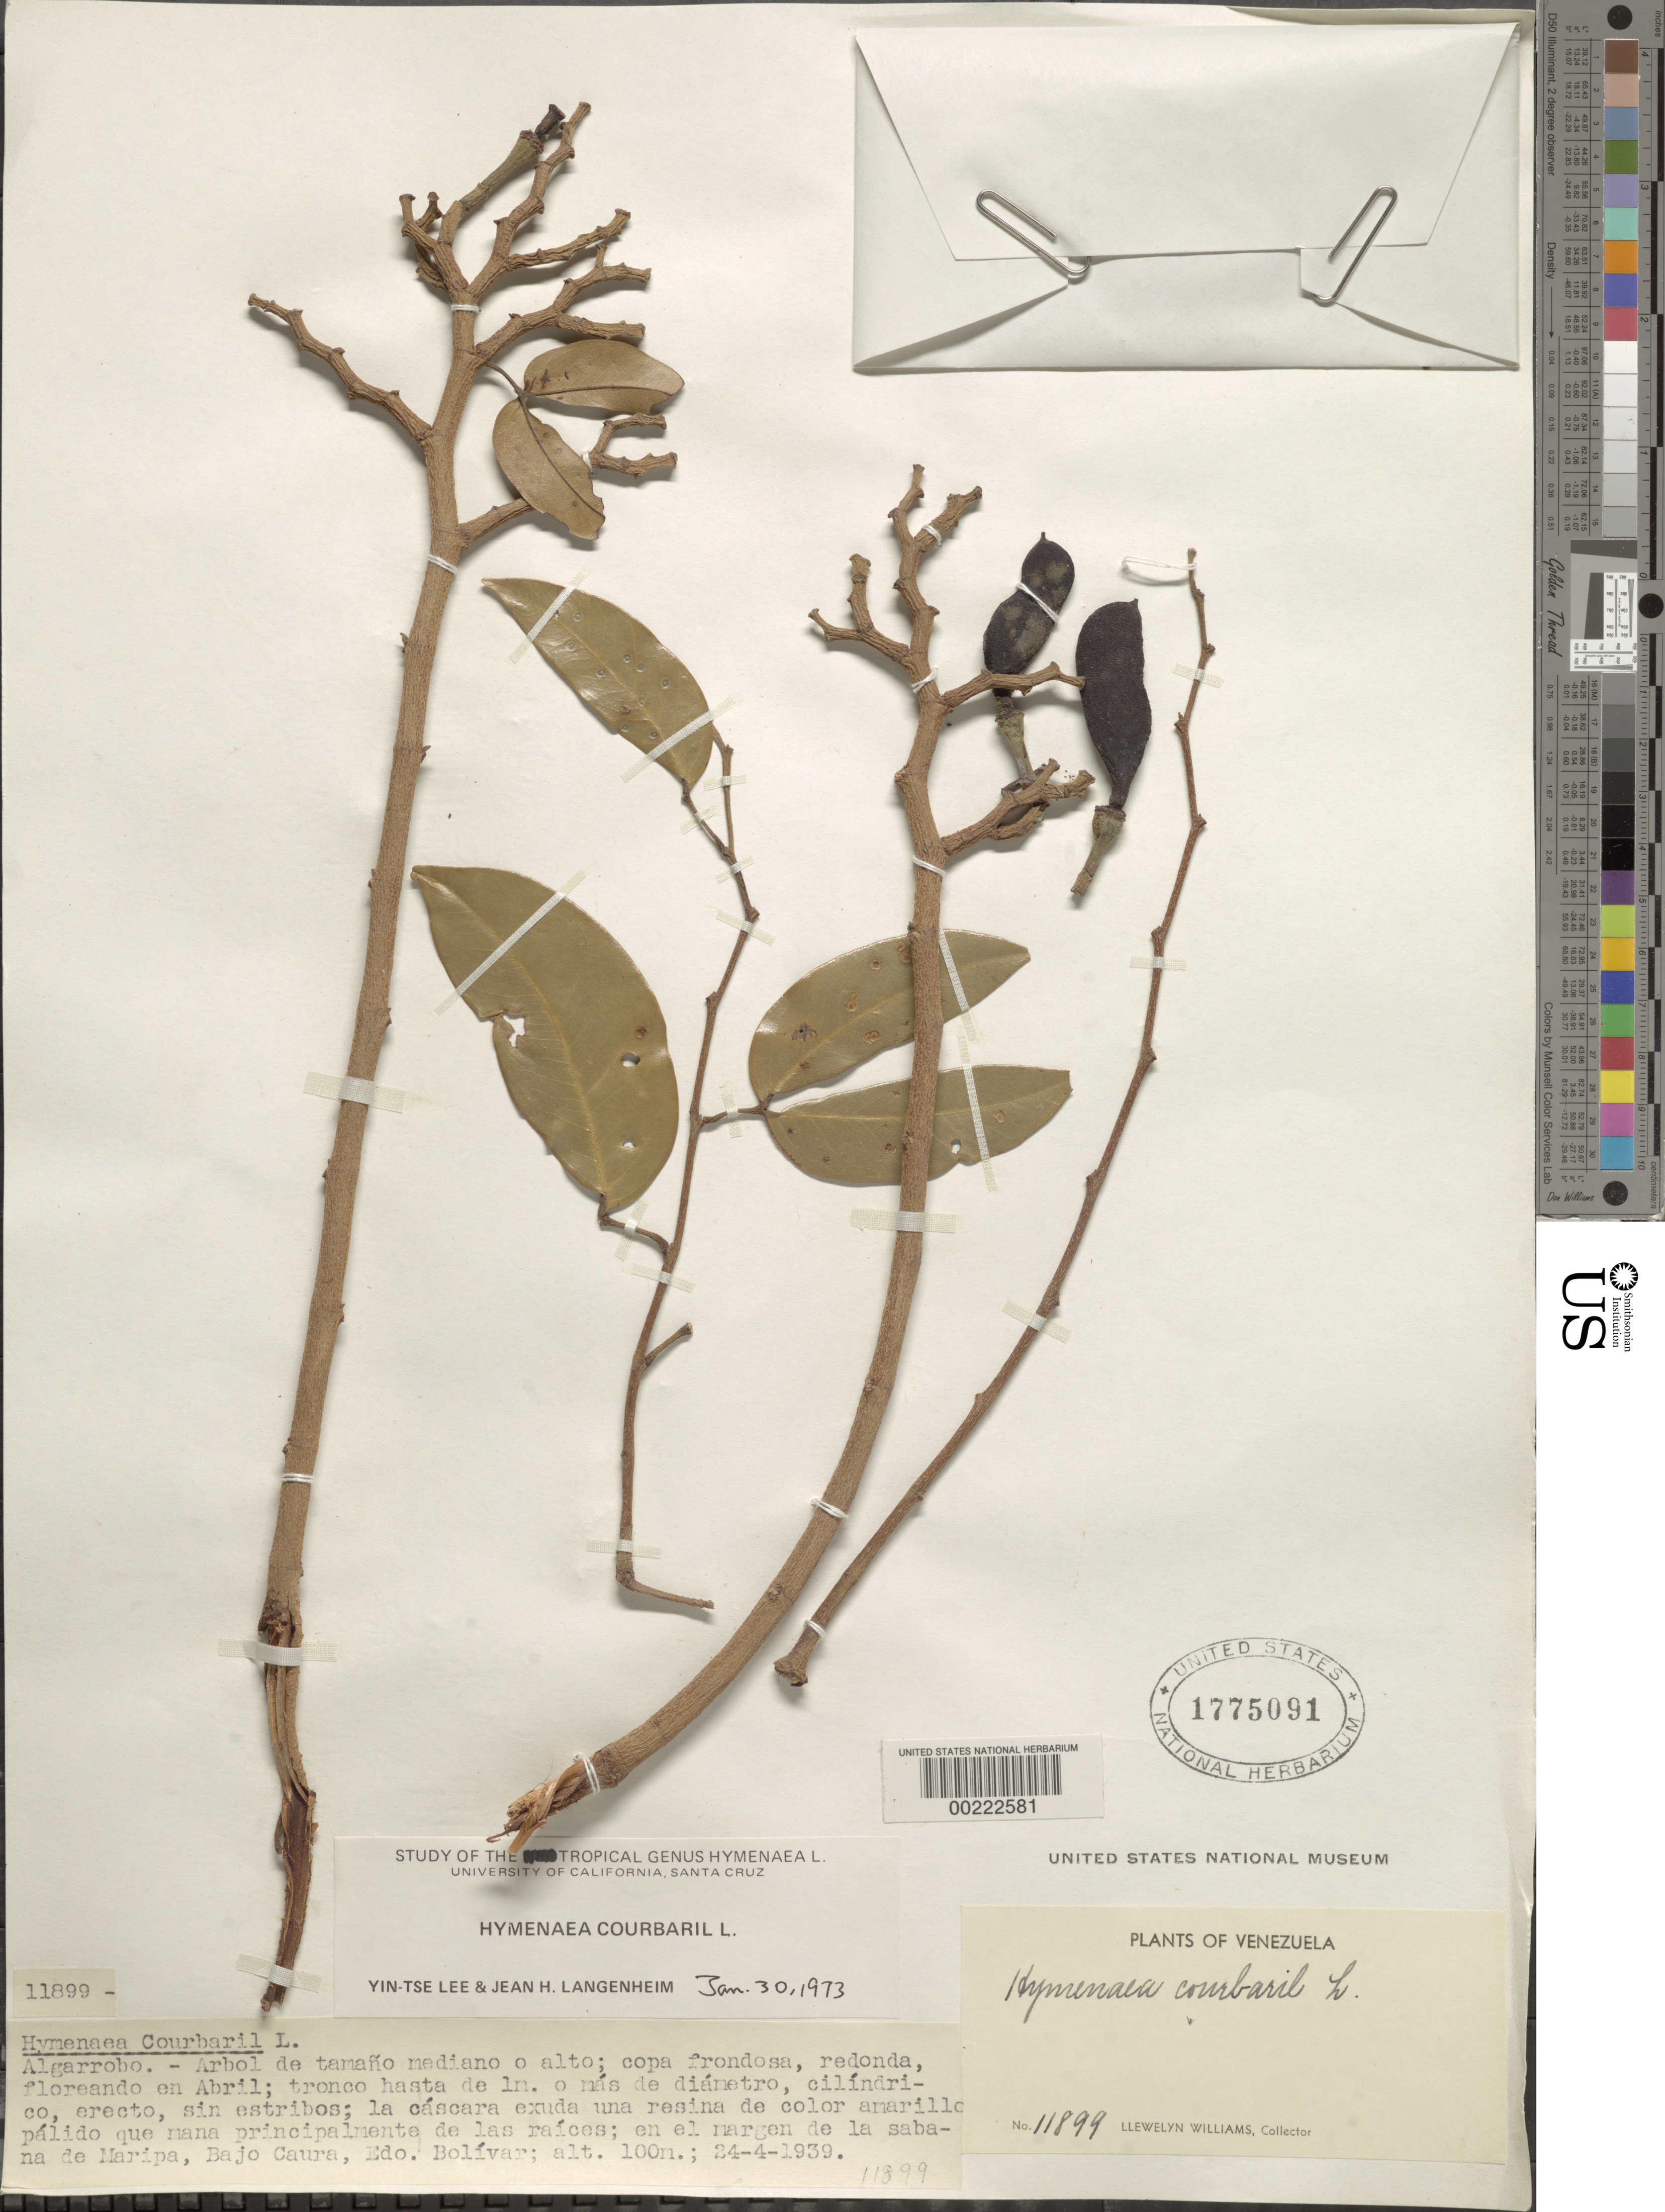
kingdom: Plantae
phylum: Tracheophyta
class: Magnoliopsida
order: Fabales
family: Fabaceae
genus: Hymenaea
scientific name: Hymenaea courbaril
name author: L.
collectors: Ll. Williams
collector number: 11899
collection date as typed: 24 Apr 1939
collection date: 1939-04-24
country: Venezuela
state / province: Bolivar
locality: Maripa savana, bajo caura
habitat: Edge of savanna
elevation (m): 150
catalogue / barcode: US 1775091